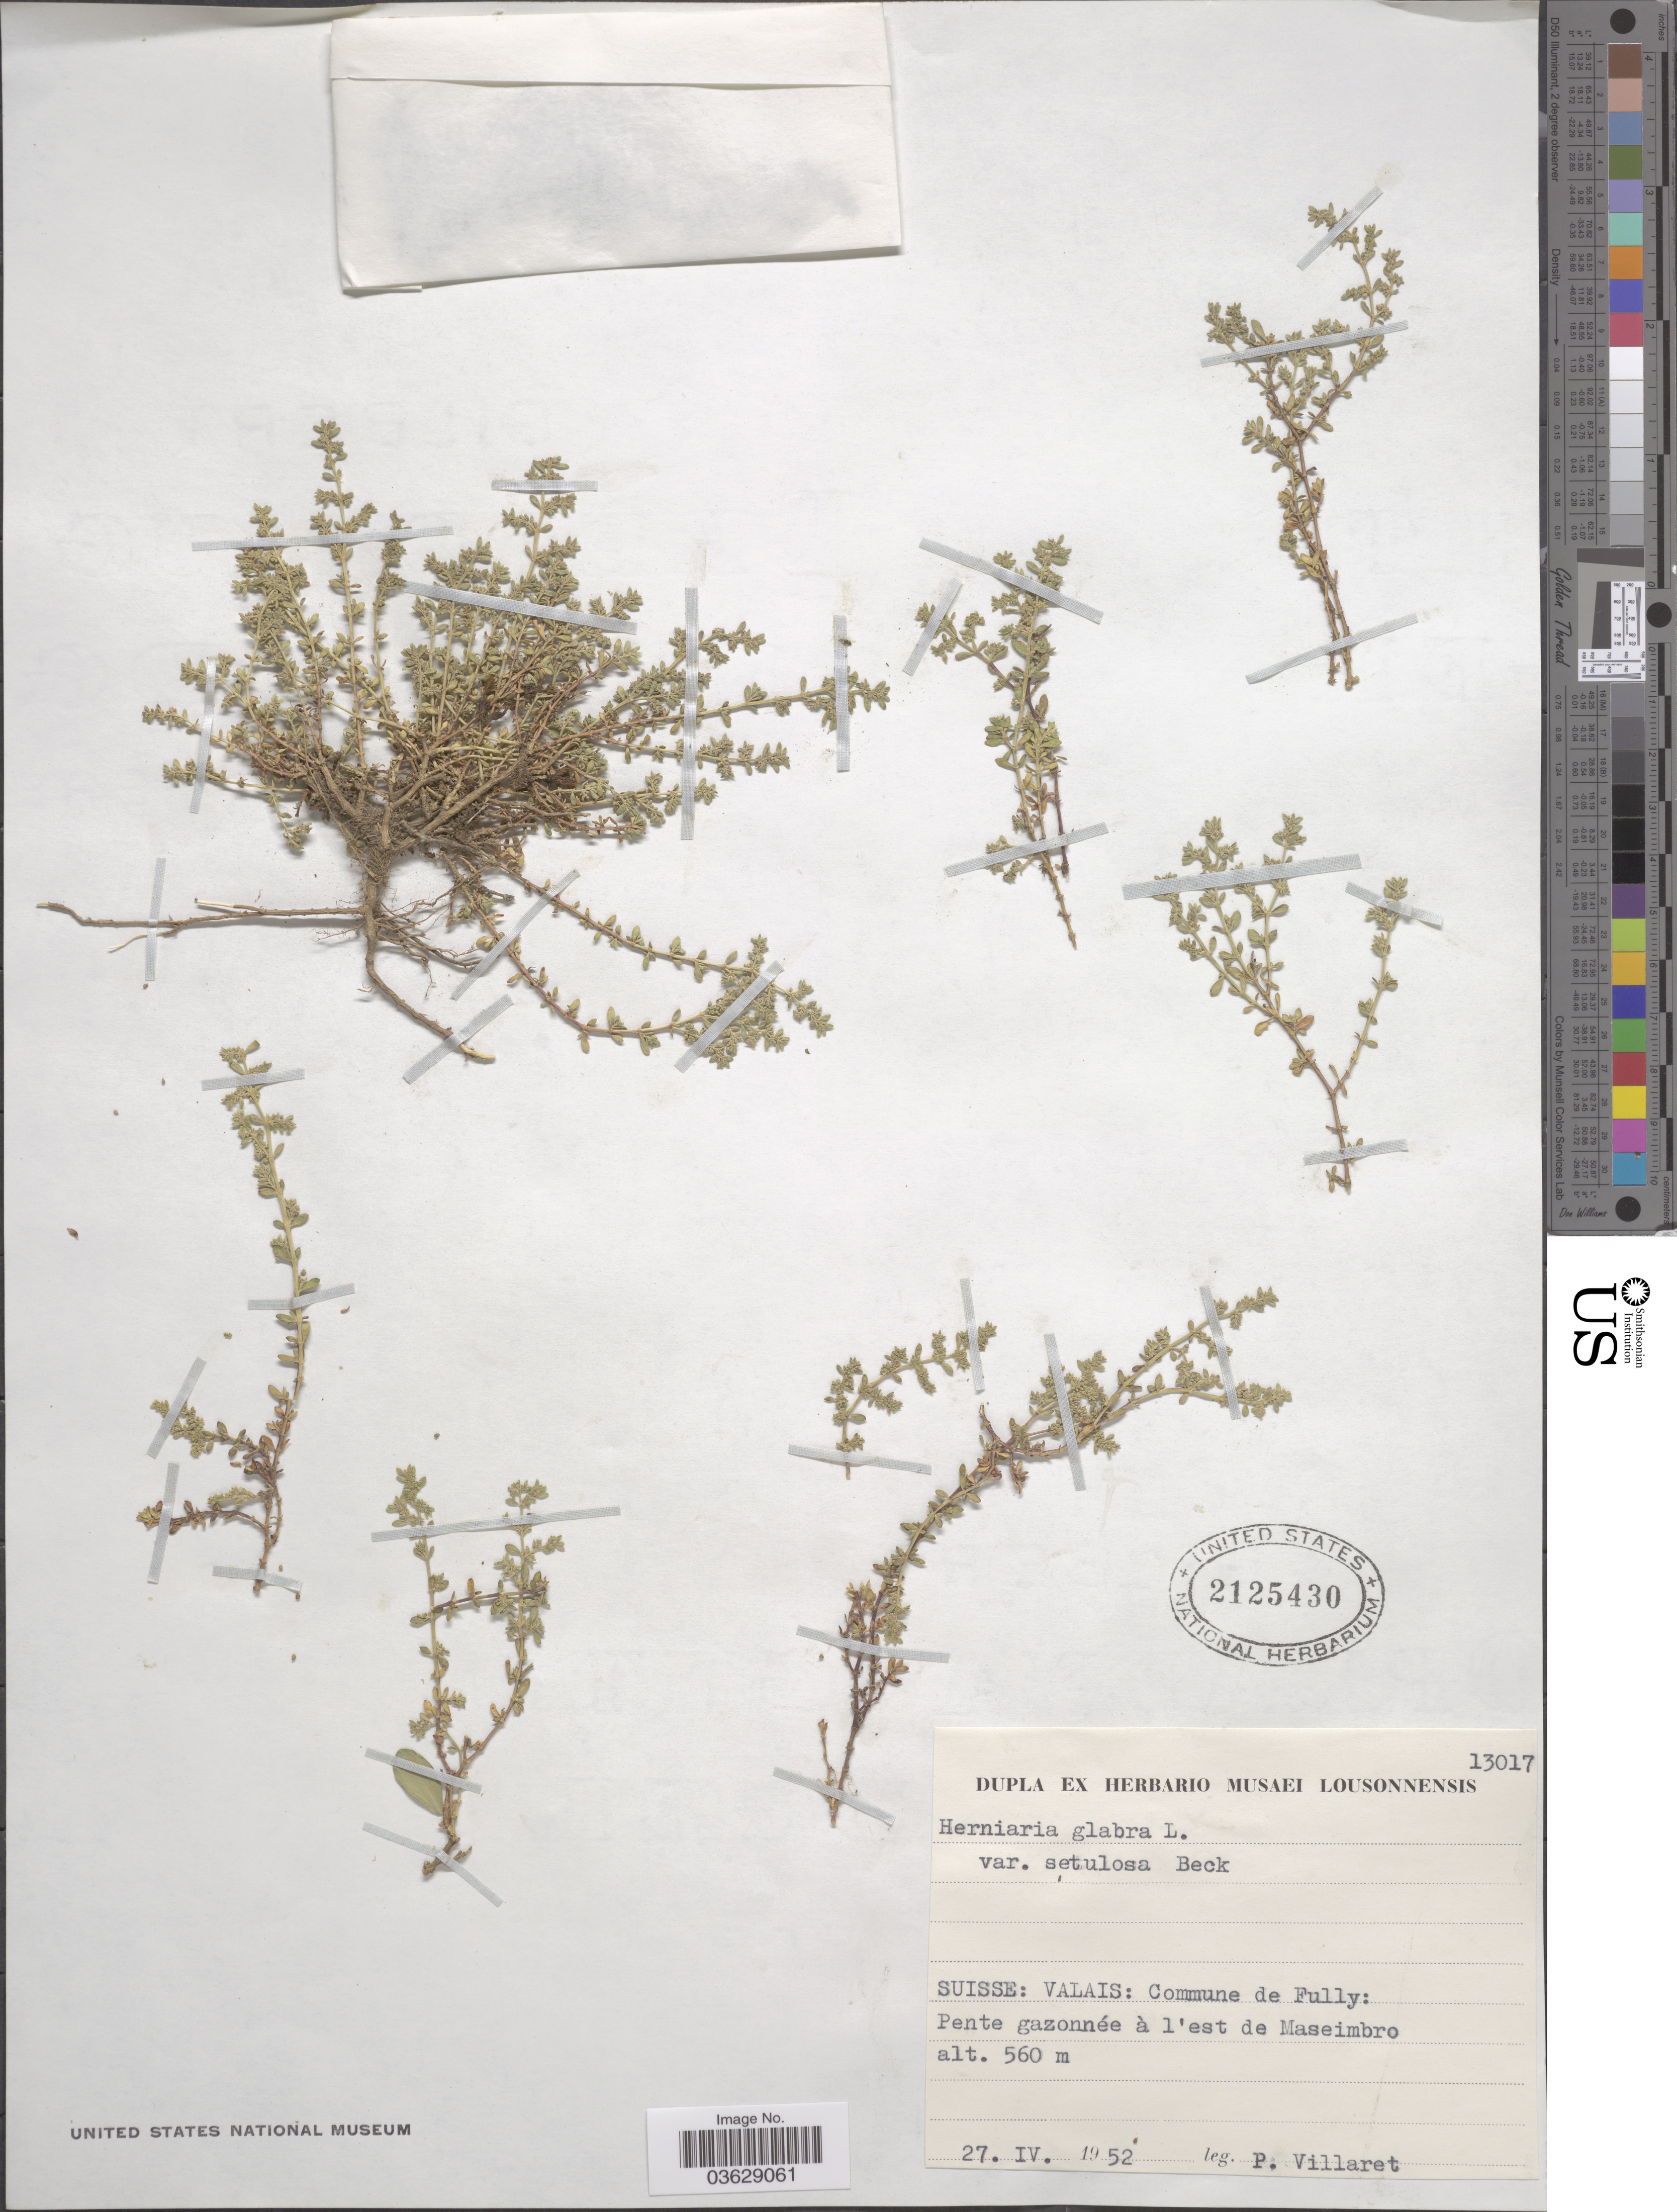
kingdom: Plantae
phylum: Tracheophyta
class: Magnoliopsida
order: Caryophyllales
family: Caryophyllaceae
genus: Herniaria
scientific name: Herniaria glabra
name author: L.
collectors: P. Villaret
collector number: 13017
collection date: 1952-04-27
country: Switzerland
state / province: Valais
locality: Suisse: Commune de Fully: Pente gazonnée à l'est de Maseimbro.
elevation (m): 560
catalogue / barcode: US 2125430